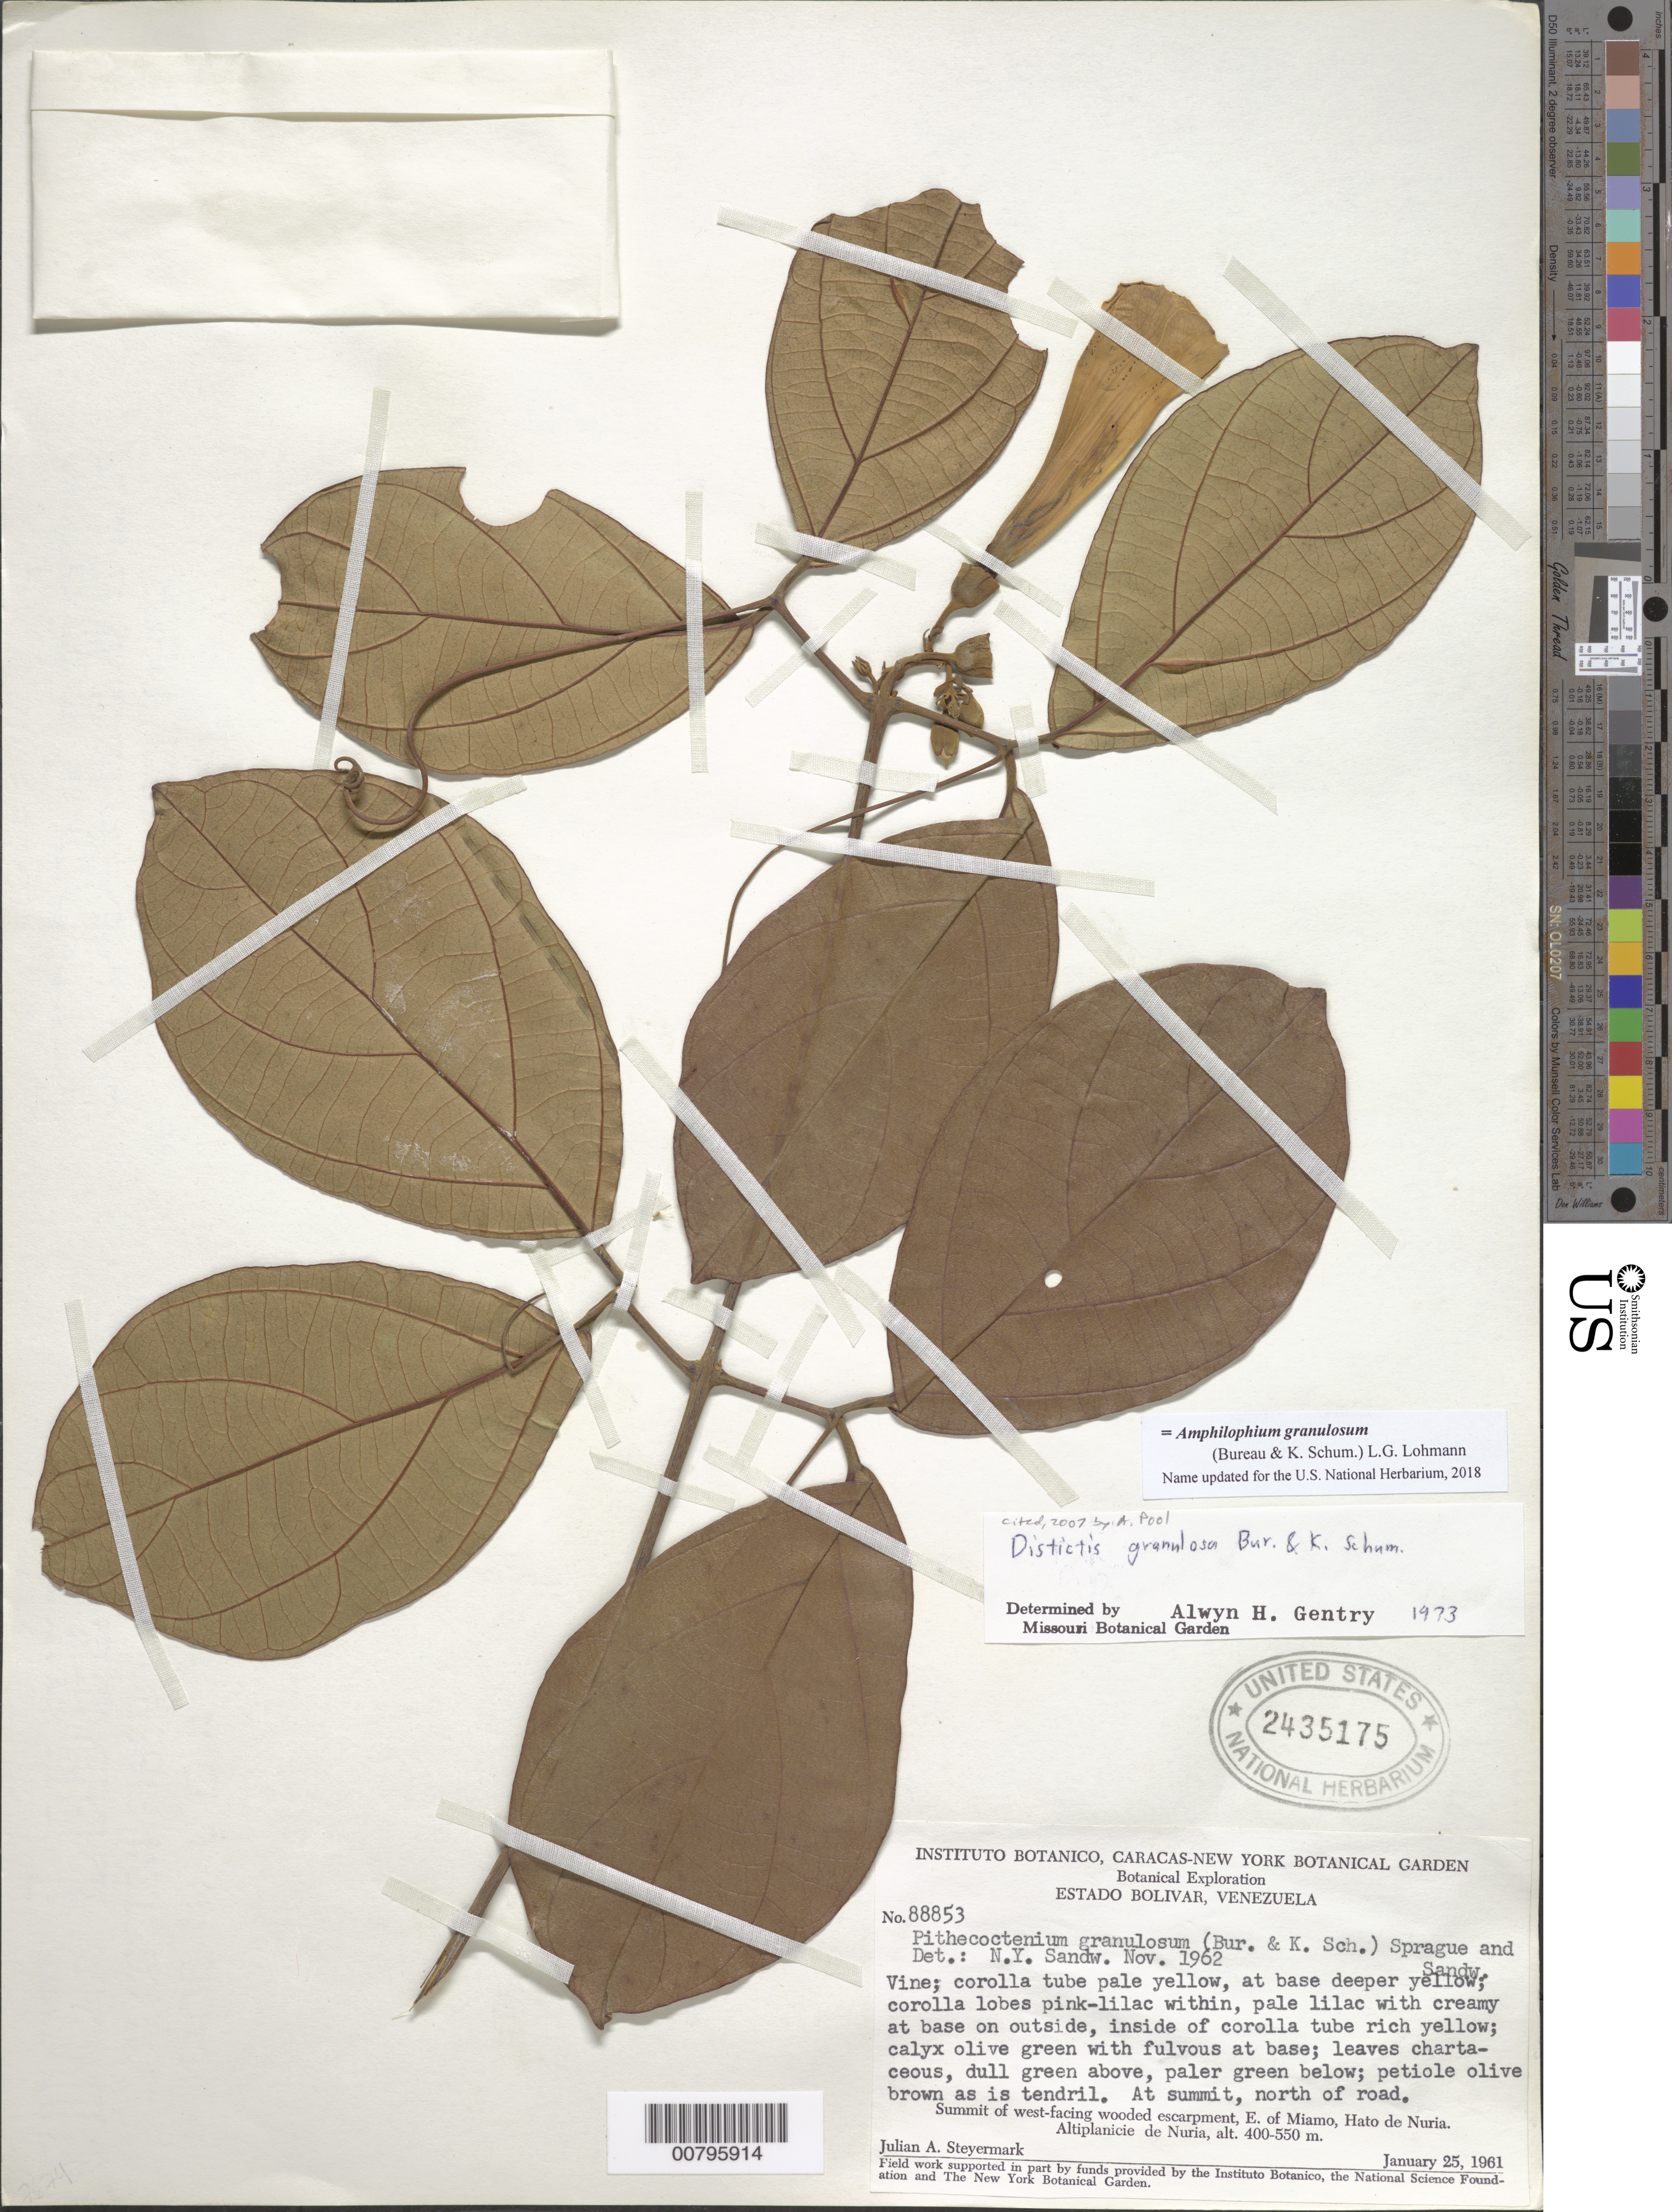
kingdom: Plantae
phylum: Tracheophyta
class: Magnoliopsida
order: Lamiales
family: Bignoniaceae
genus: Amphilophium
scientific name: Amphilophium granulosum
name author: (Bureau & K. Schum.) L.G. Lohmann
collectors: J. Steyermark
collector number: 88853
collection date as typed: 25-Jan-61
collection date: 1961-01-25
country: Venezuela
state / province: Bolívar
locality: Altiplanicie de Nuria, E of Miamo, 5 km from Hato de Nuria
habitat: Summit, N of road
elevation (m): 400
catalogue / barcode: US 2435175